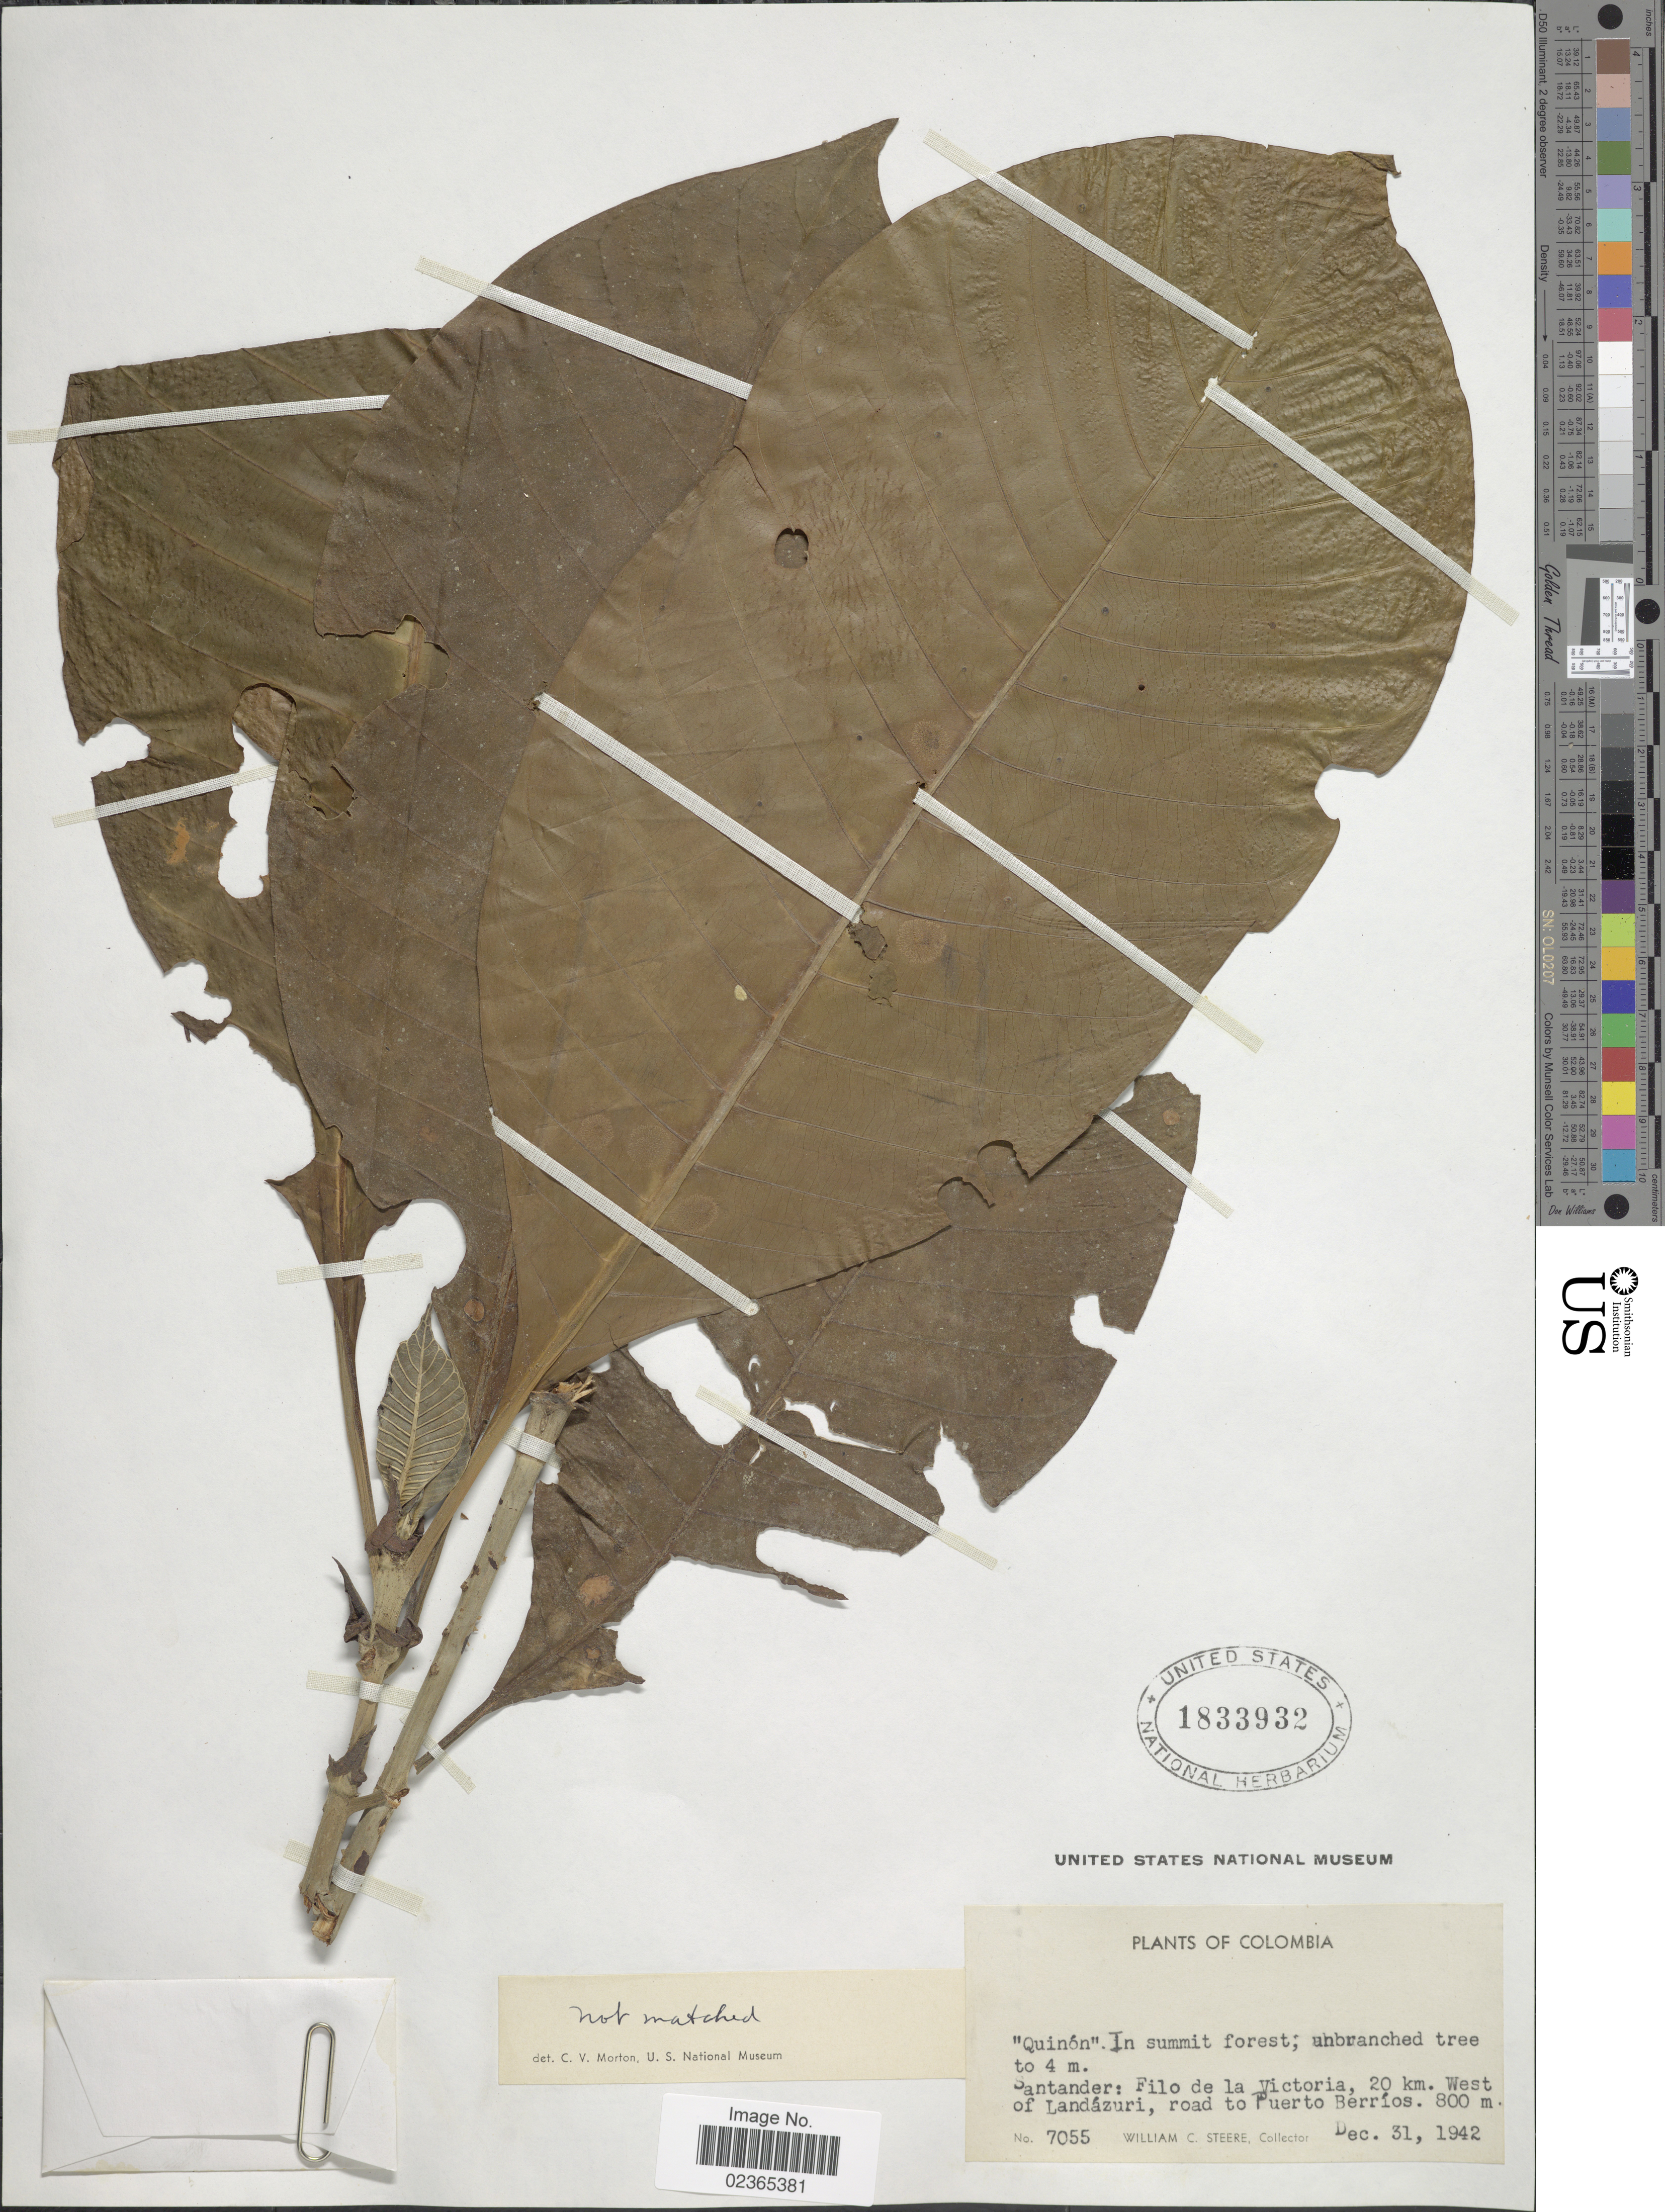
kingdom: Plantae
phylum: Tracheophyta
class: Magnoliopsida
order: Gentianales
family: Rubiaceae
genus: Ladenbergia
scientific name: Ladenbergia muzonensis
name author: (Goudot) Standl.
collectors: W. C. Steere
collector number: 7055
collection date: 1942-12-31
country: Colombia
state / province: Santander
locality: Filo de la Victoria, 20 km. West of Landazuri, road to Puerto Berrios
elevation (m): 800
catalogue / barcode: US 1833932